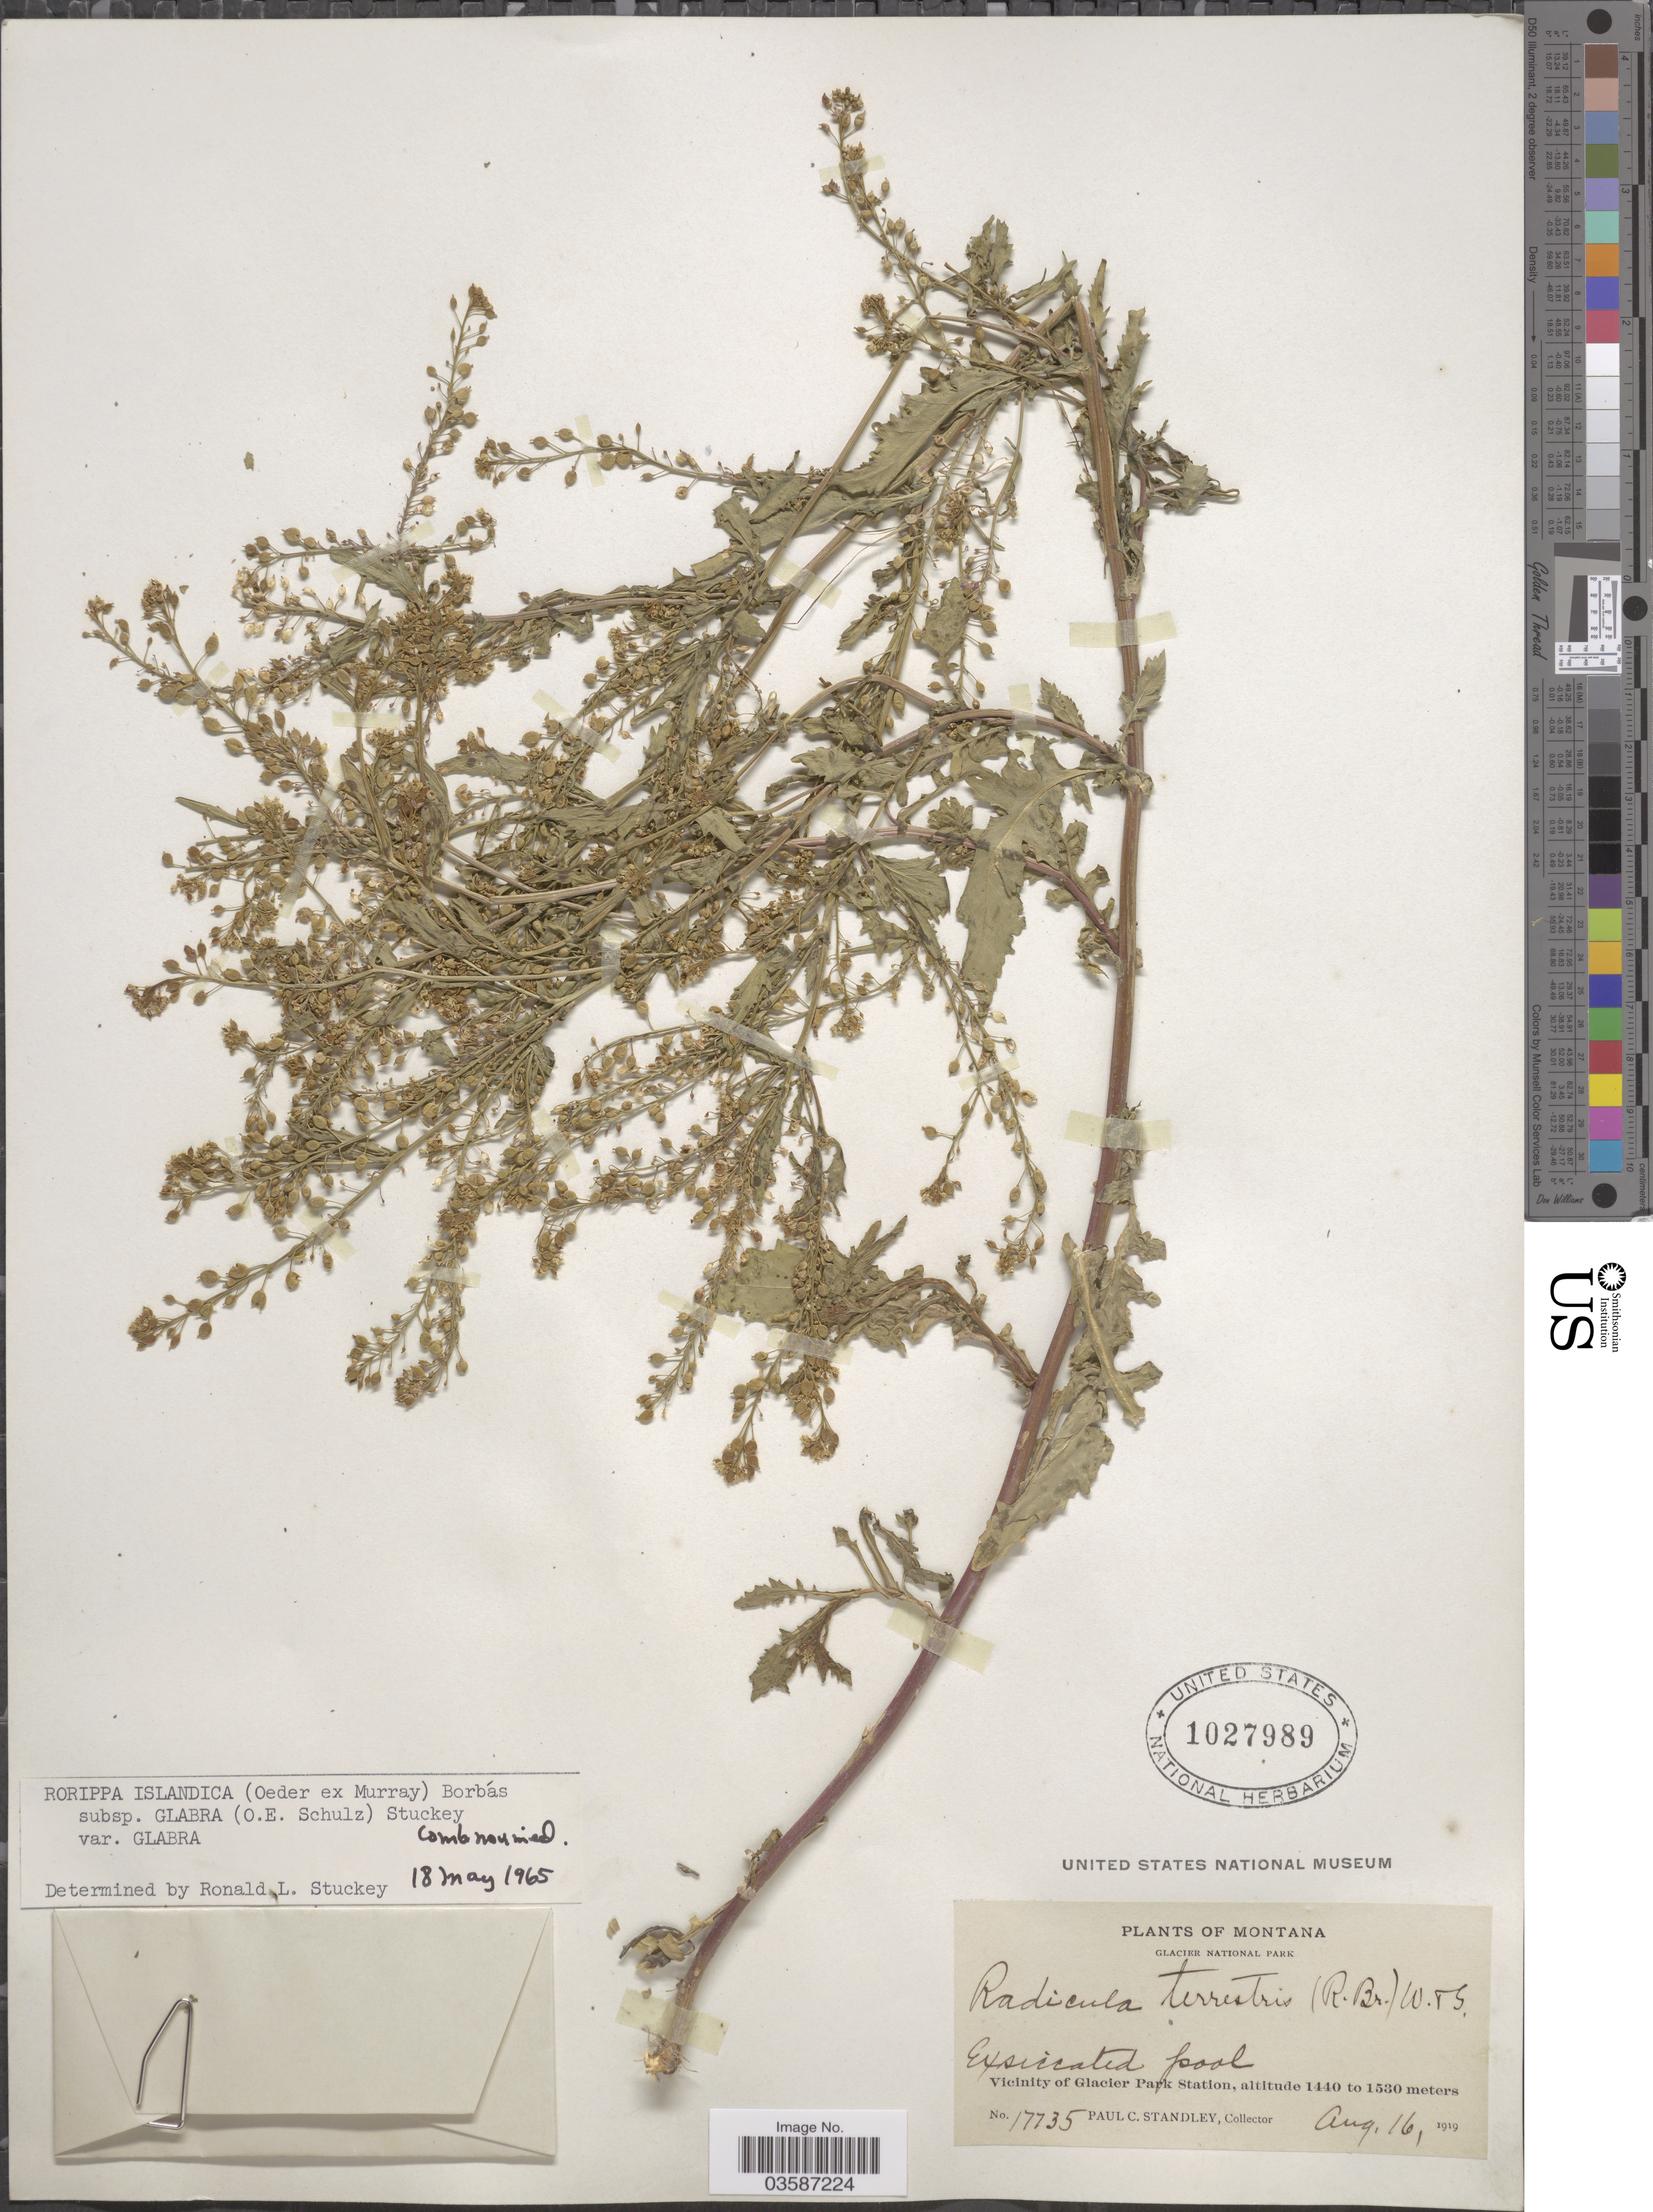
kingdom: Plantae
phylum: Tracheophyta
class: Magnoliopsida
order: Brassicales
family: Brassicaceae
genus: Rorippa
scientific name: Rorippa islandica var. glabrata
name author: (Lunell) Butters & Abbe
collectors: P. C. Standley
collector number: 17735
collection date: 1919-08-16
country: United States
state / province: Montana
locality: Glacier National Park. Vicinity of Glacier Park Station.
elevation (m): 1440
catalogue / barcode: US 1027989